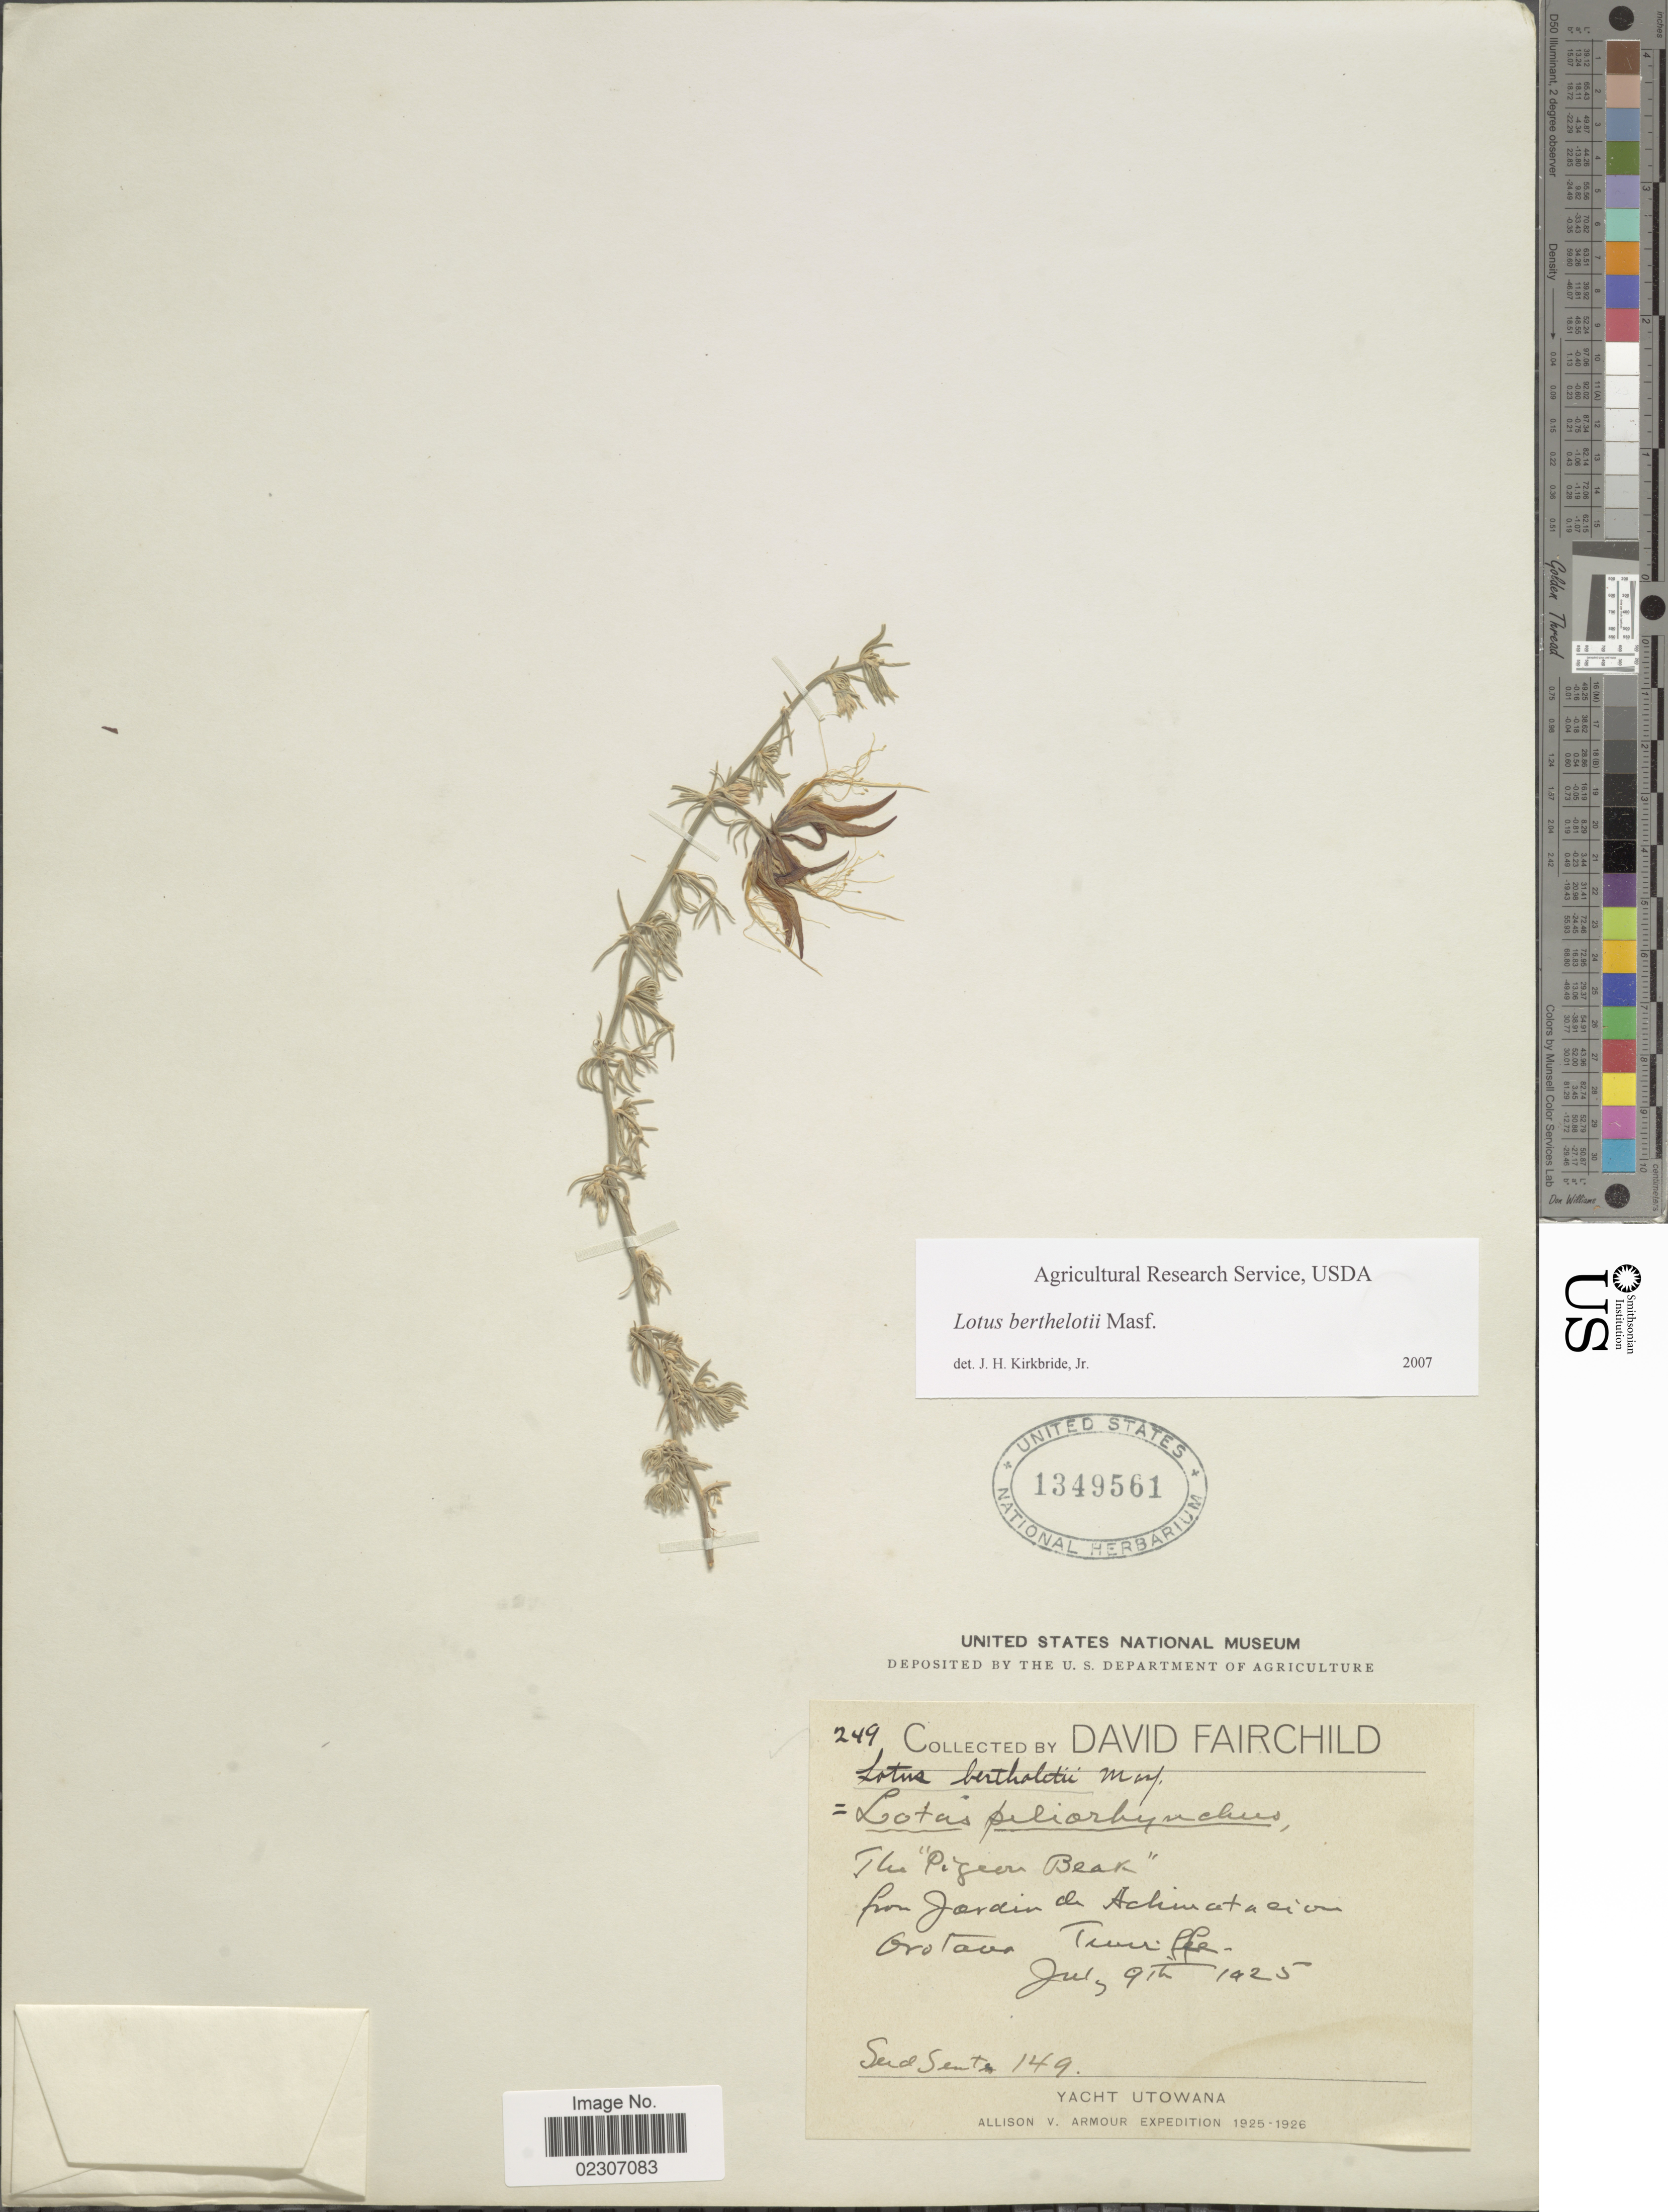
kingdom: Plantae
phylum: Tracheophyta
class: Magnoliopsida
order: Fabales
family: Fabaceae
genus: Lotus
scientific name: Lotus bertheloti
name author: Lowe ex Masf.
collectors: D. Fairchild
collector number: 249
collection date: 1925-07-09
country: Spain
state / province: Canarias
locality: From Jardin de Ach [illegible text] Ocotava Teneriffe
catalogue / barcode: US 1349561